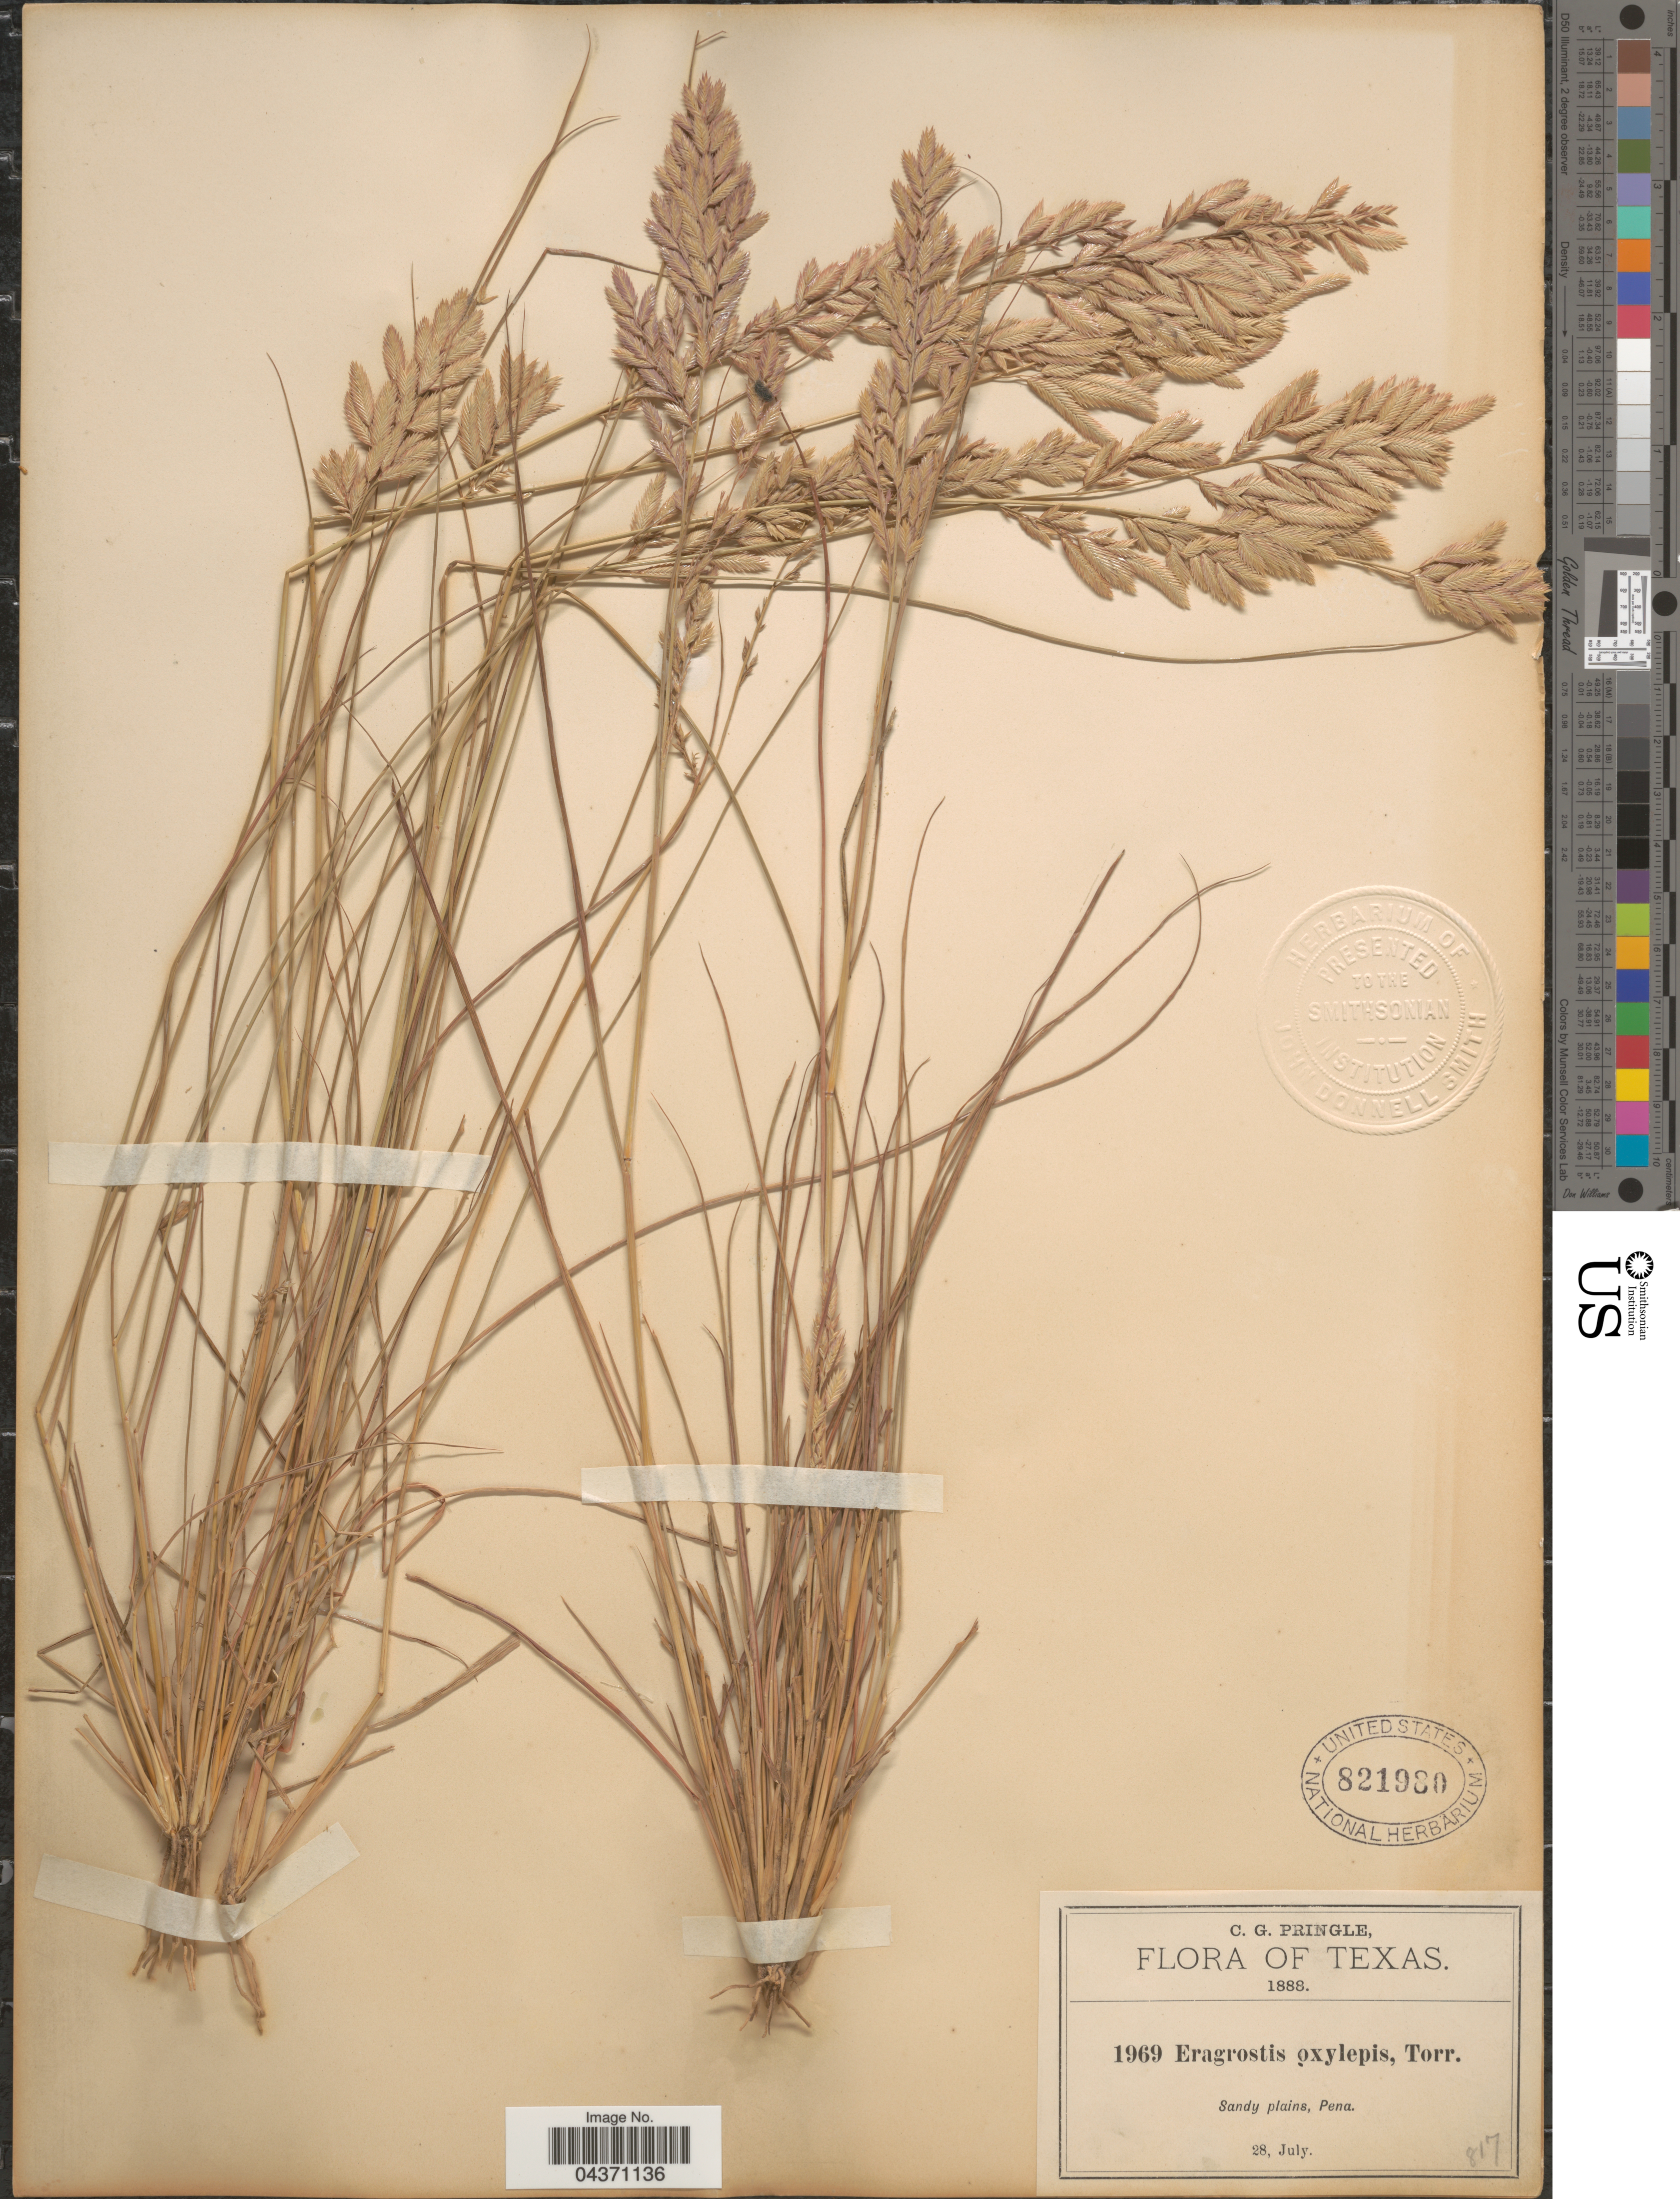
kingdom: Plantae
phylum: Tracheophyta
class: Liliopsida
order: Poales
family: Poaceae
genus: Eragrostis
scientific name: Eragrostis secundiflora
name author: J. Presl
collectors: C. G. Pringle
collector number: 1969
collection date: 1888-07-28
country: United States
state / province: Texas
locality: Sandy plains, Pena.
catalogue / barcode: US 821980